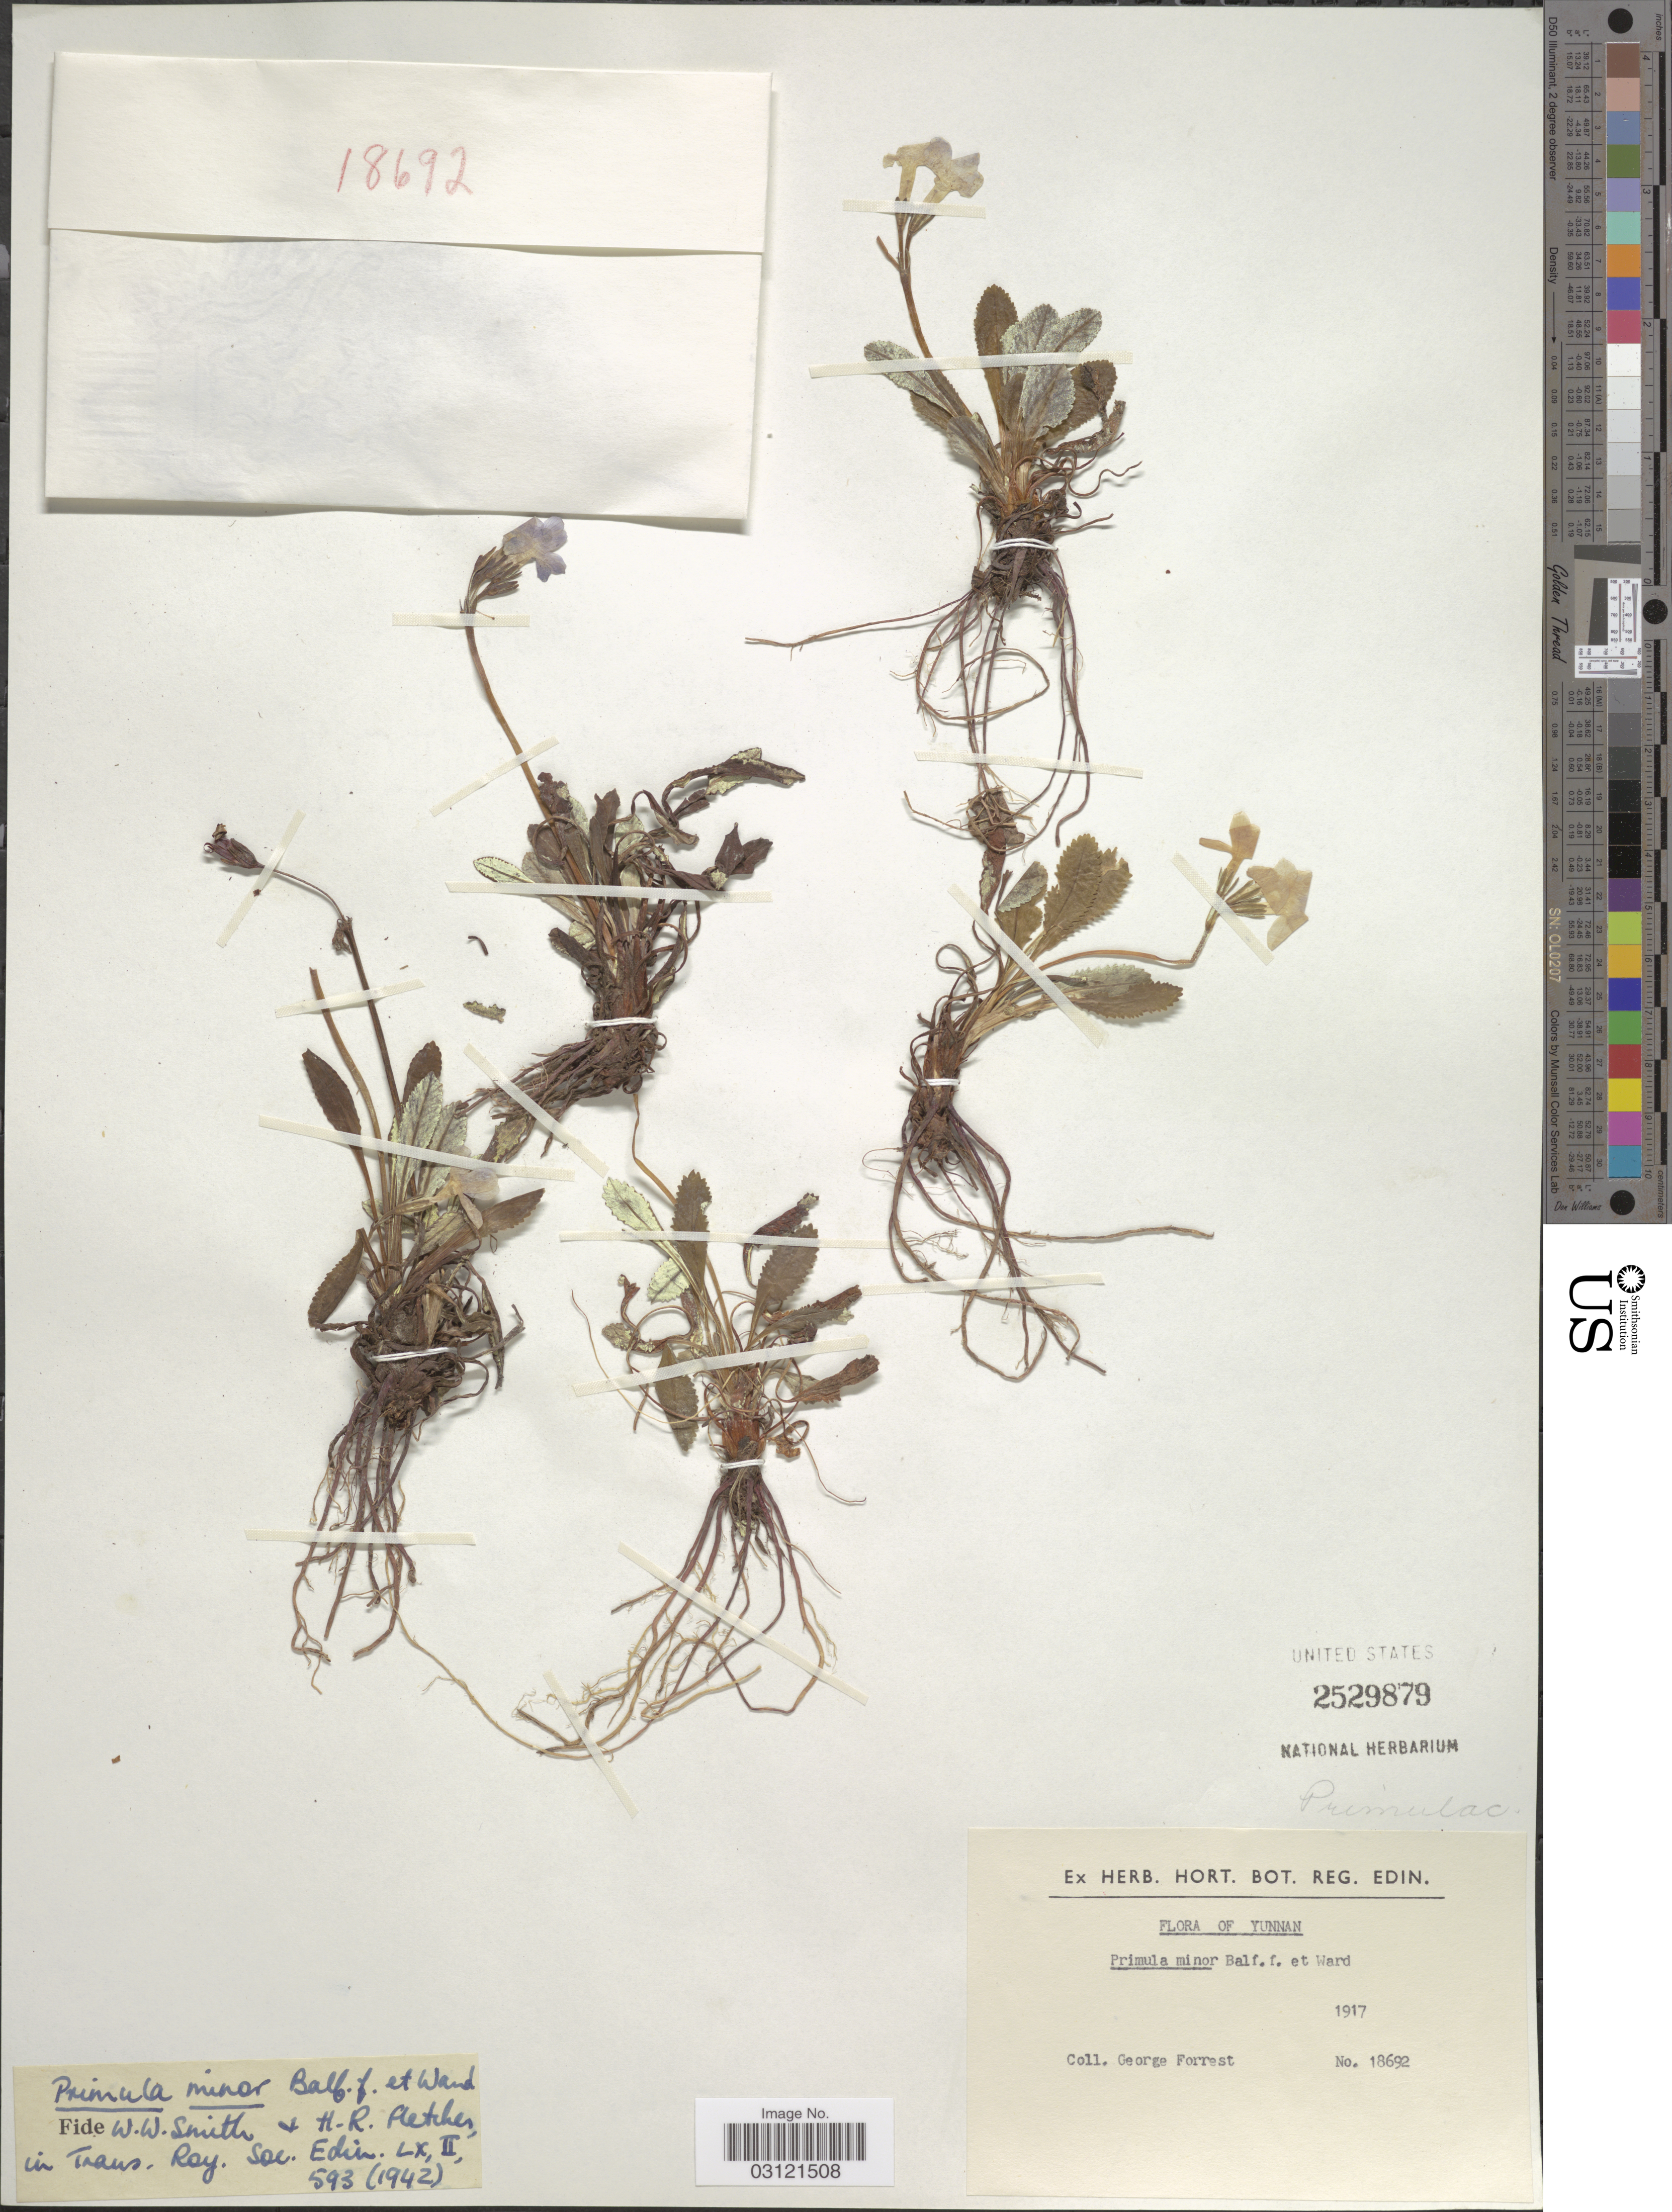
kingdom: Plantae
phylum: Tracheophyta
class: Magnoliopsida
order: Ericales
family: Primulaceae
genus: Primula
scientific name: Primula minor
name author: Balf. f. & Kingdon-Ward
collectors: G. Forrest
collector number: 18692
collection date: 1917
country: China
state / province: Yunnan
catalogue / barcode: US 2529879